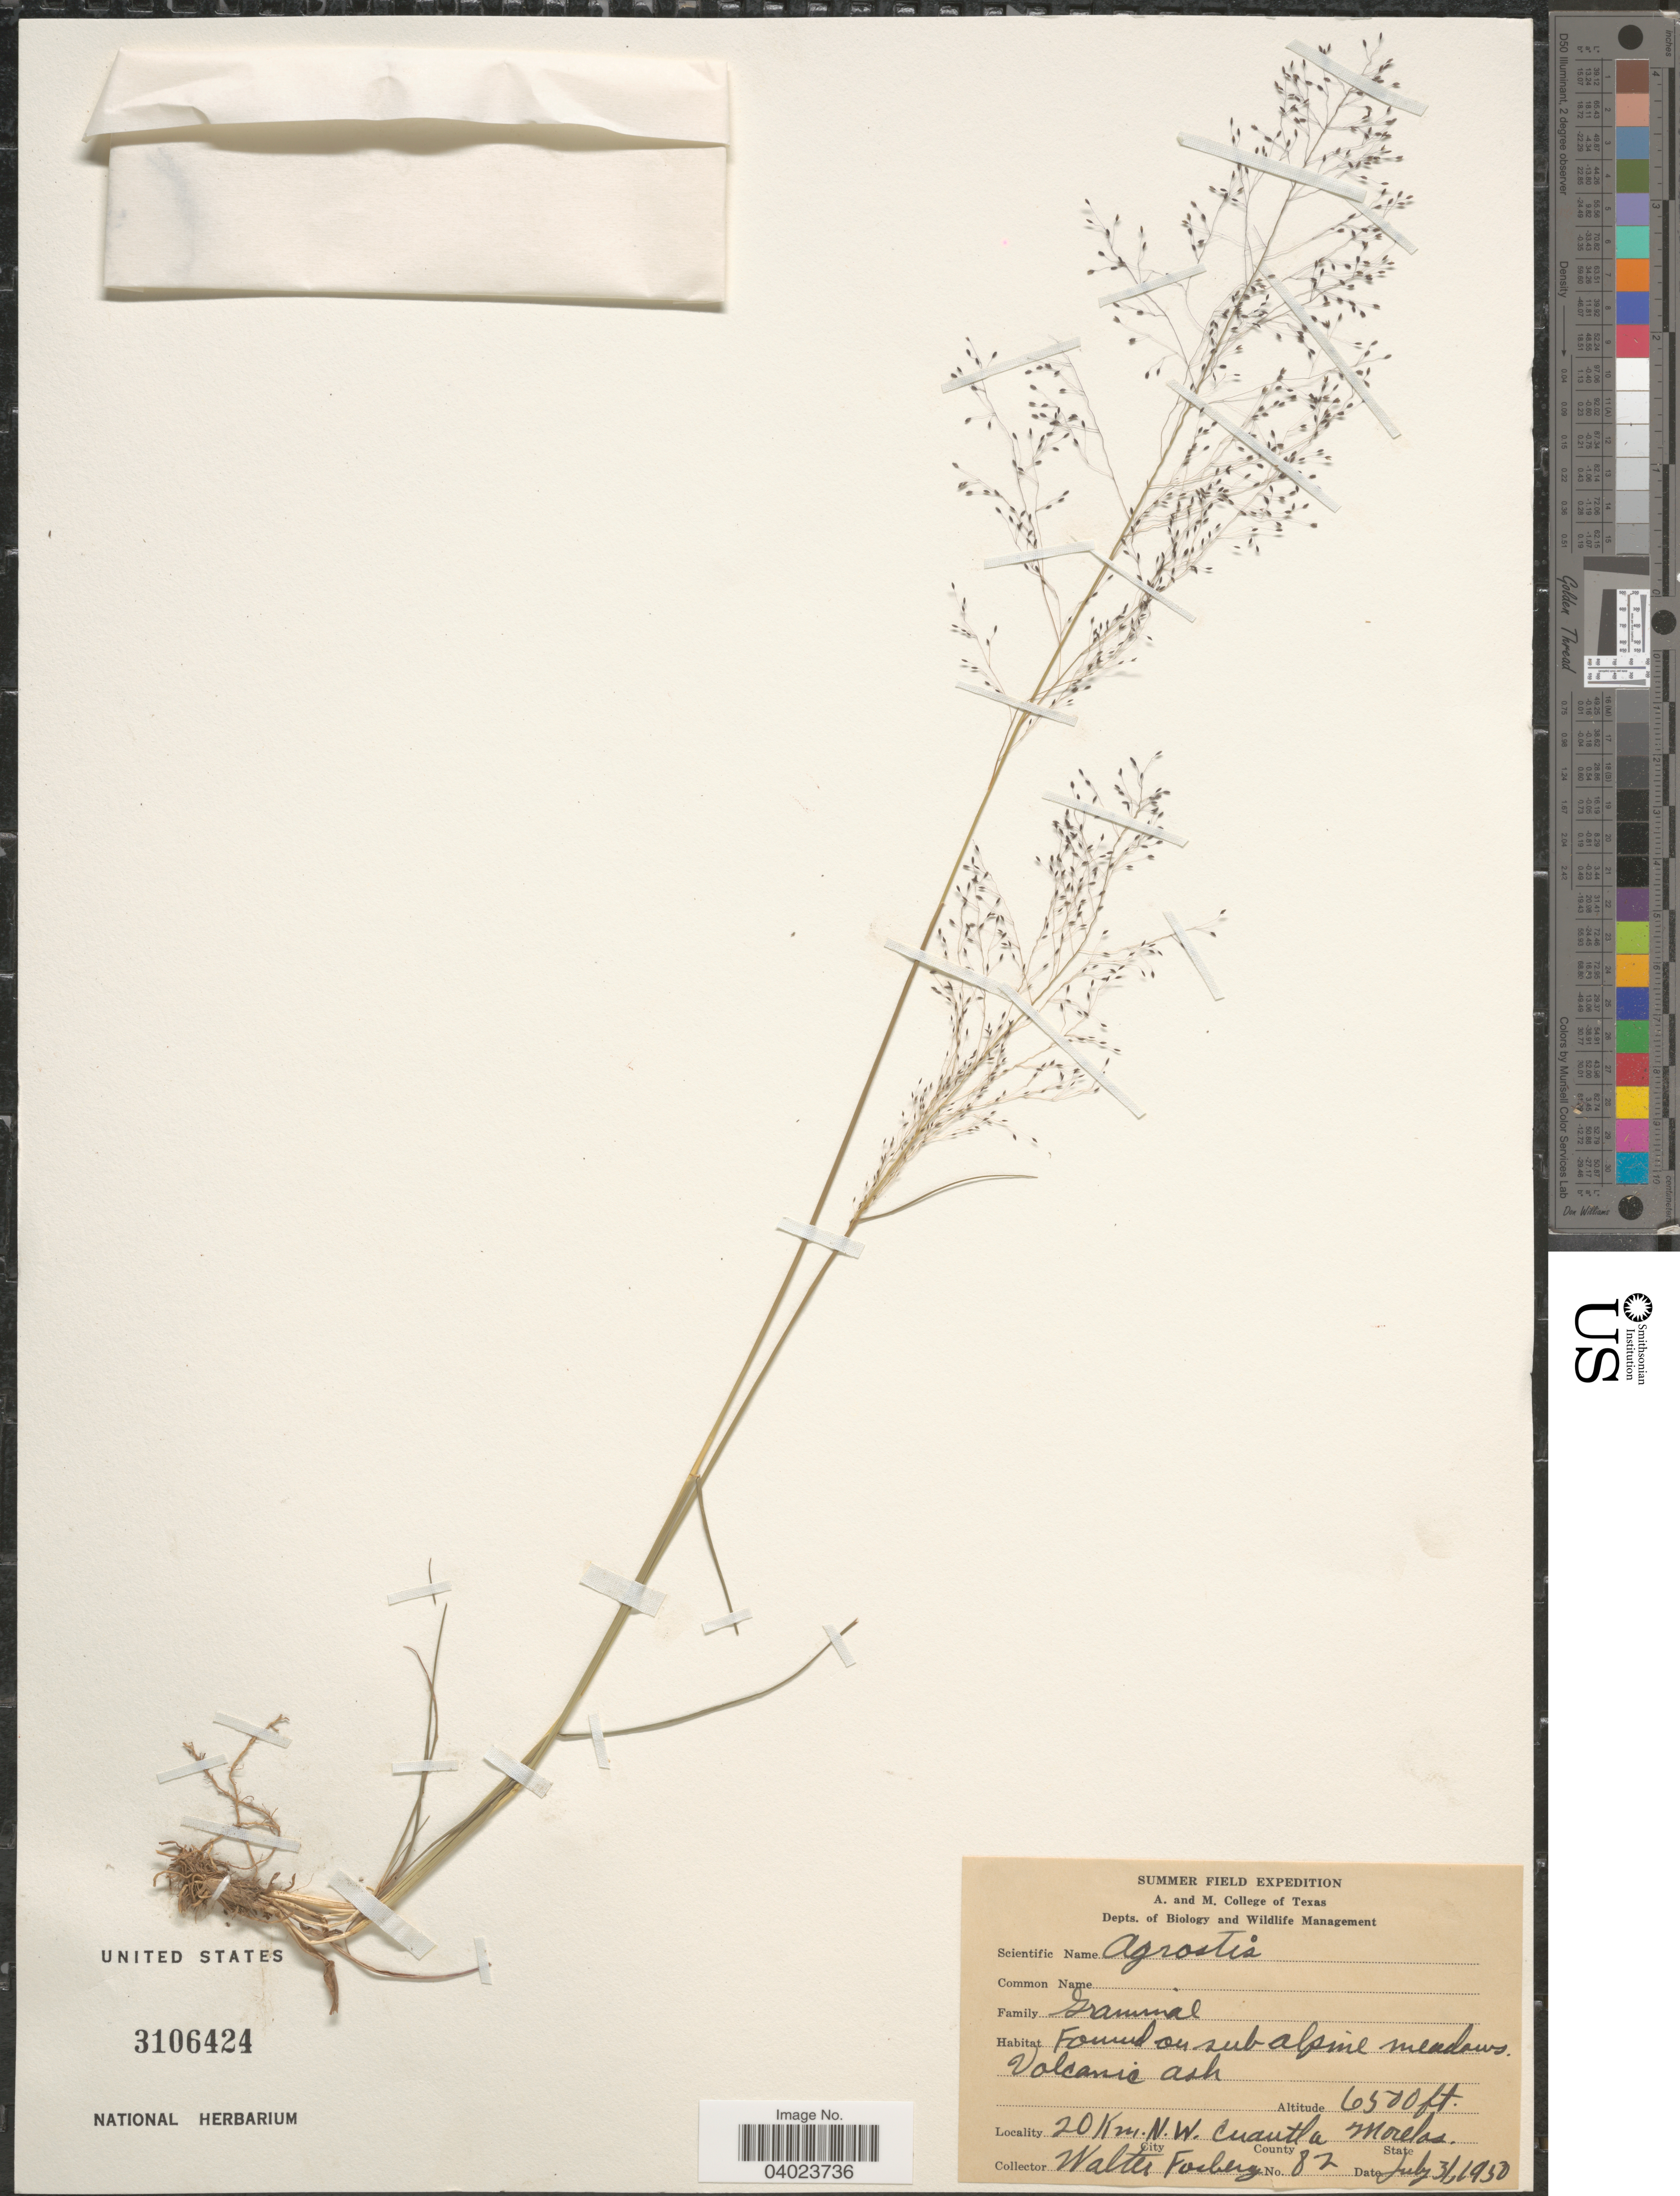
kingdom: Plantae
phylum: Tracheophyta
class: Liliopsida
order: Poales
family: Poaceae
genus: Agrostis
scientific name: Agrostis sp.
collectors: W. Fosberg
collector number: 82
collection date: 1950-07-31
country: Mexico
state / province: Morelos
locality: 20 Km. N.W. Cuantla.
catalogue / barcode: US 3106424